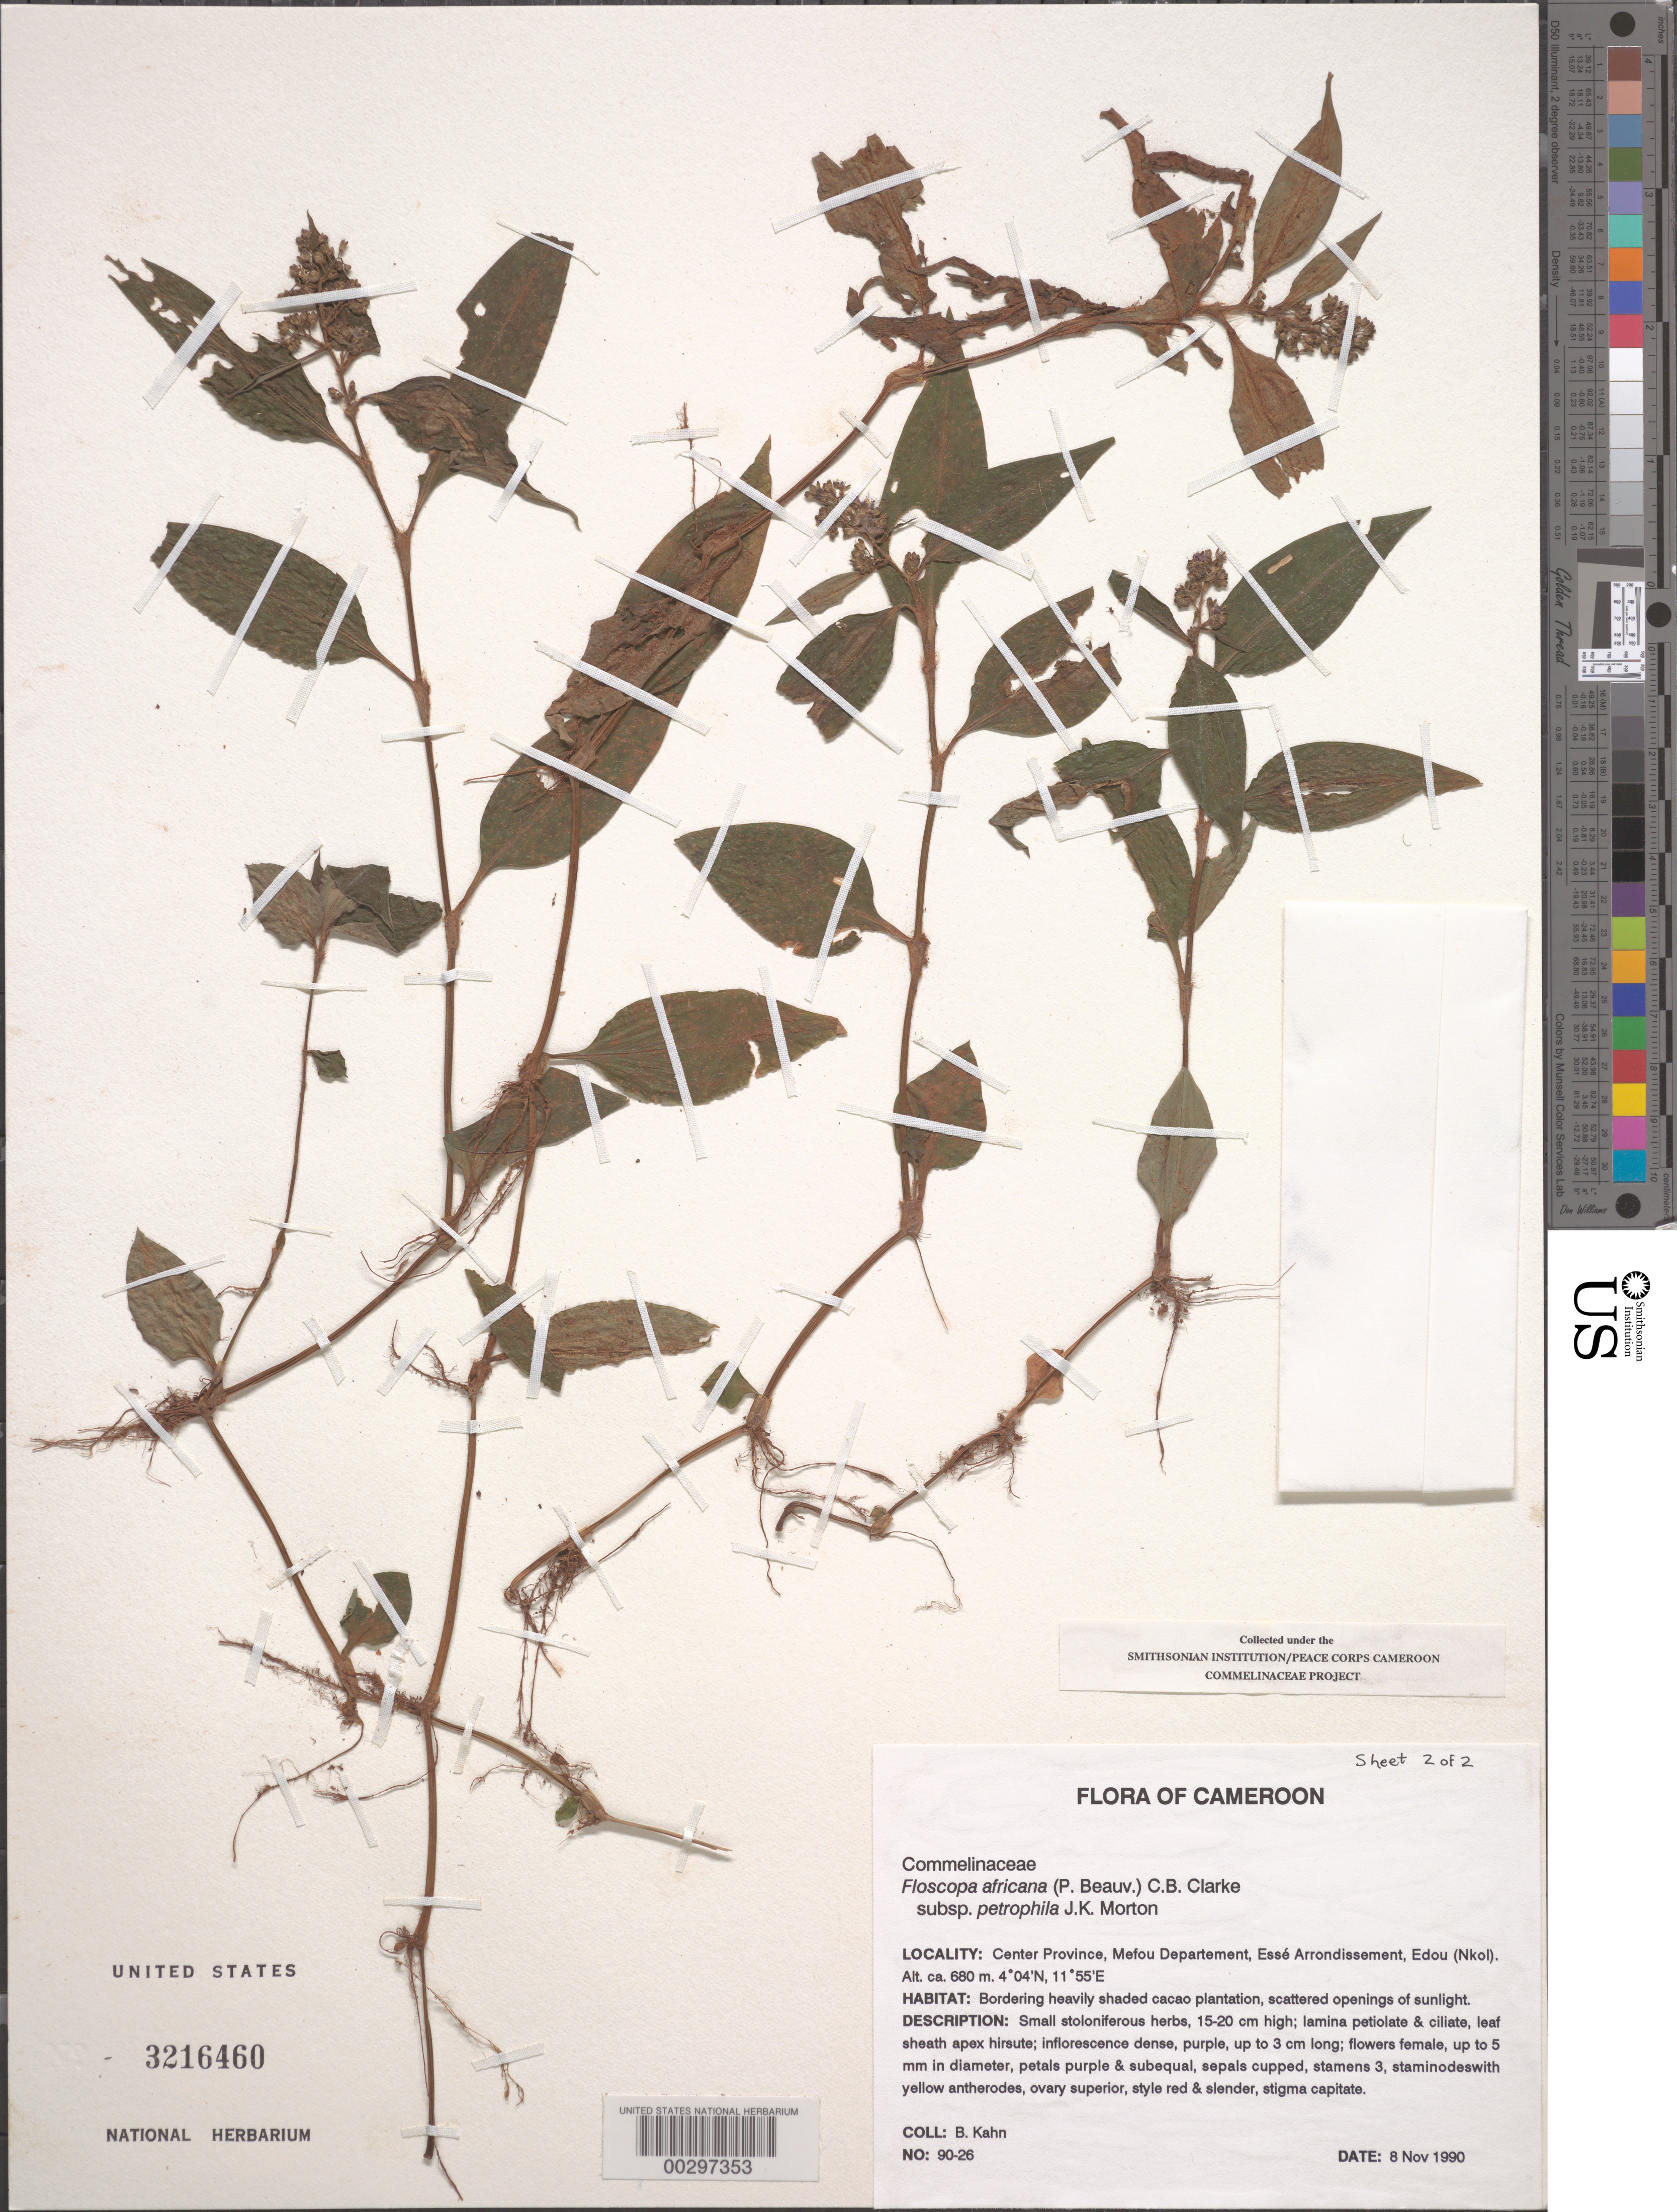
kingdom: Plantae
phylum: Tracheophyta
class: Liliopsida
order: Commelinales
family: Commelinaceae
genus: Floscopa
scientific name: Floscopa africana subsp. petrophila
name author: J.K. Morton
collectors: B. Kahn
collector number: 90-26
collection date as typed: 08 Nov 1990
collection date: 1990-11-08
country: Cameroon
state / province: Centre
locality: Mefou, esse arrondissement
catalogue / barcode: US 3216460